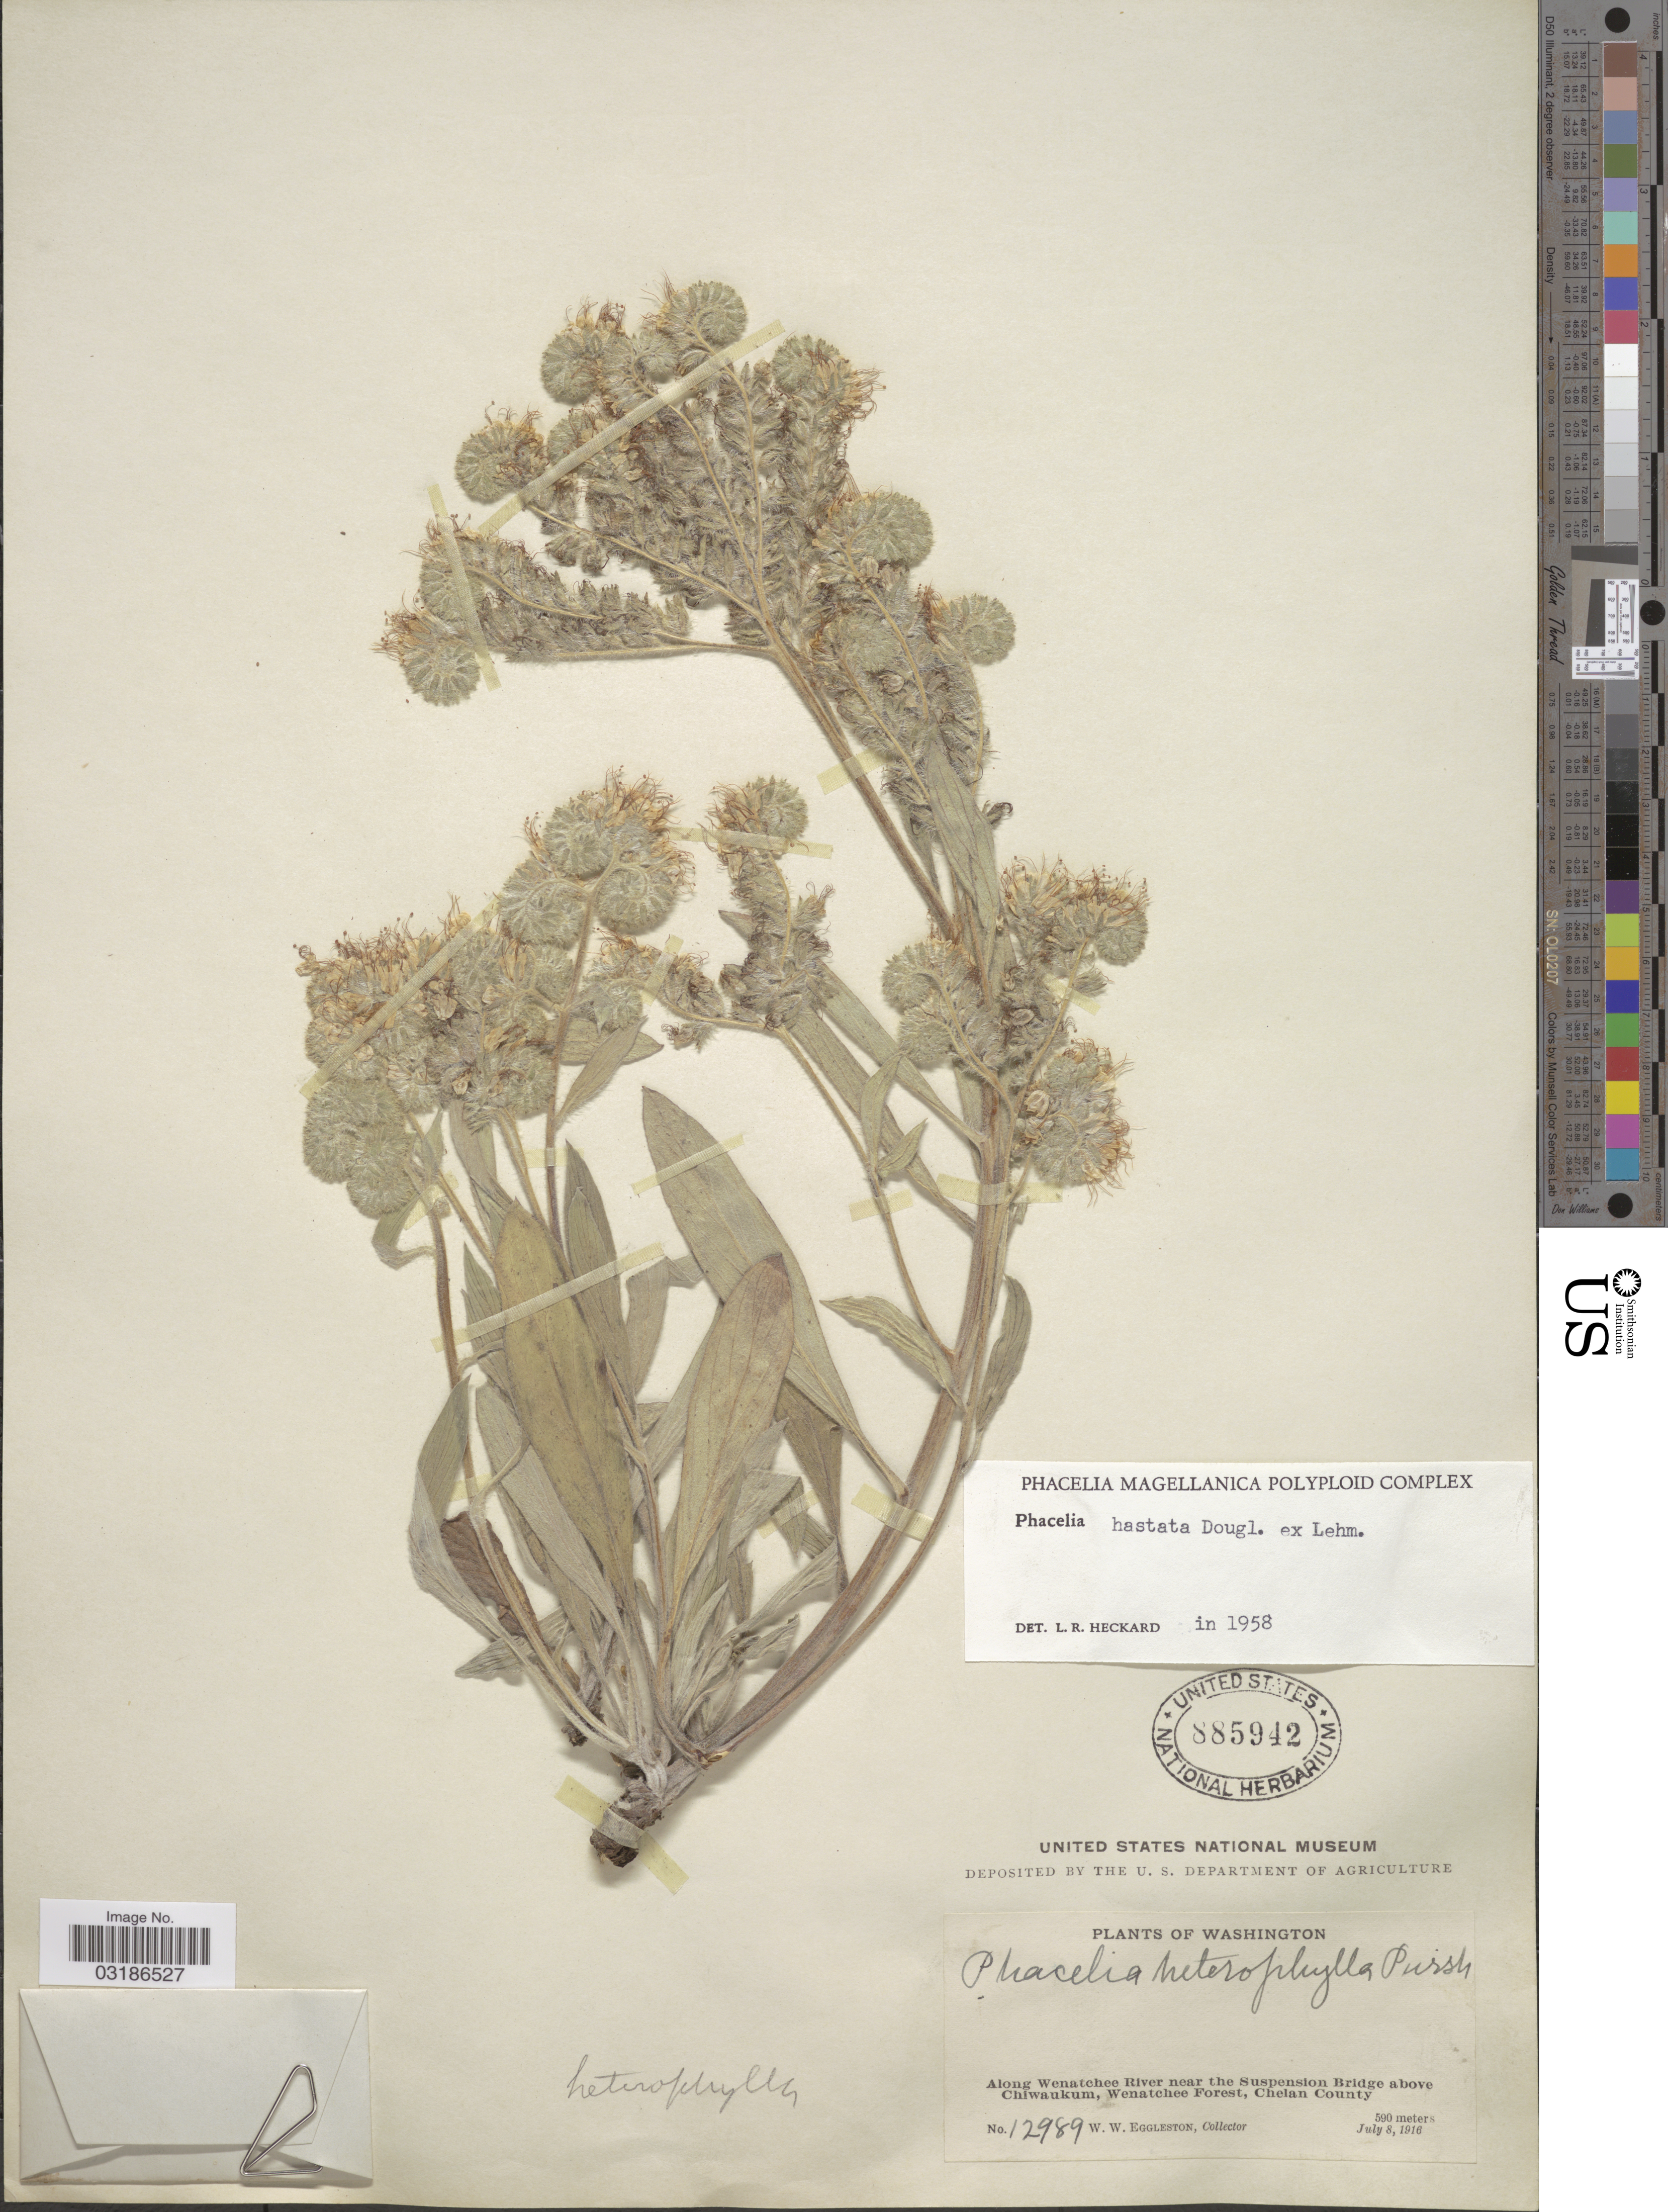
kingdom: Plantae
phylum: Tracheophyta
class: Magnoliopsida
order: Boraginales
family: Hydrophyllaceae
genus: Phacelia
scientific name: Phacelia hastata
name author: Douglas ex Lehm.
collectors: W. Eglleston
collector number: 12989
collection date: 1916-07-08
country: United States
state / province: Washington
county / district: Chelan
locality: Along Wenatchee River near the Suspension Bridge above Chiwaukum, Wenatchee Forest, Chelan County.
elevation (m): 590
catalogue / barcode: US 885942